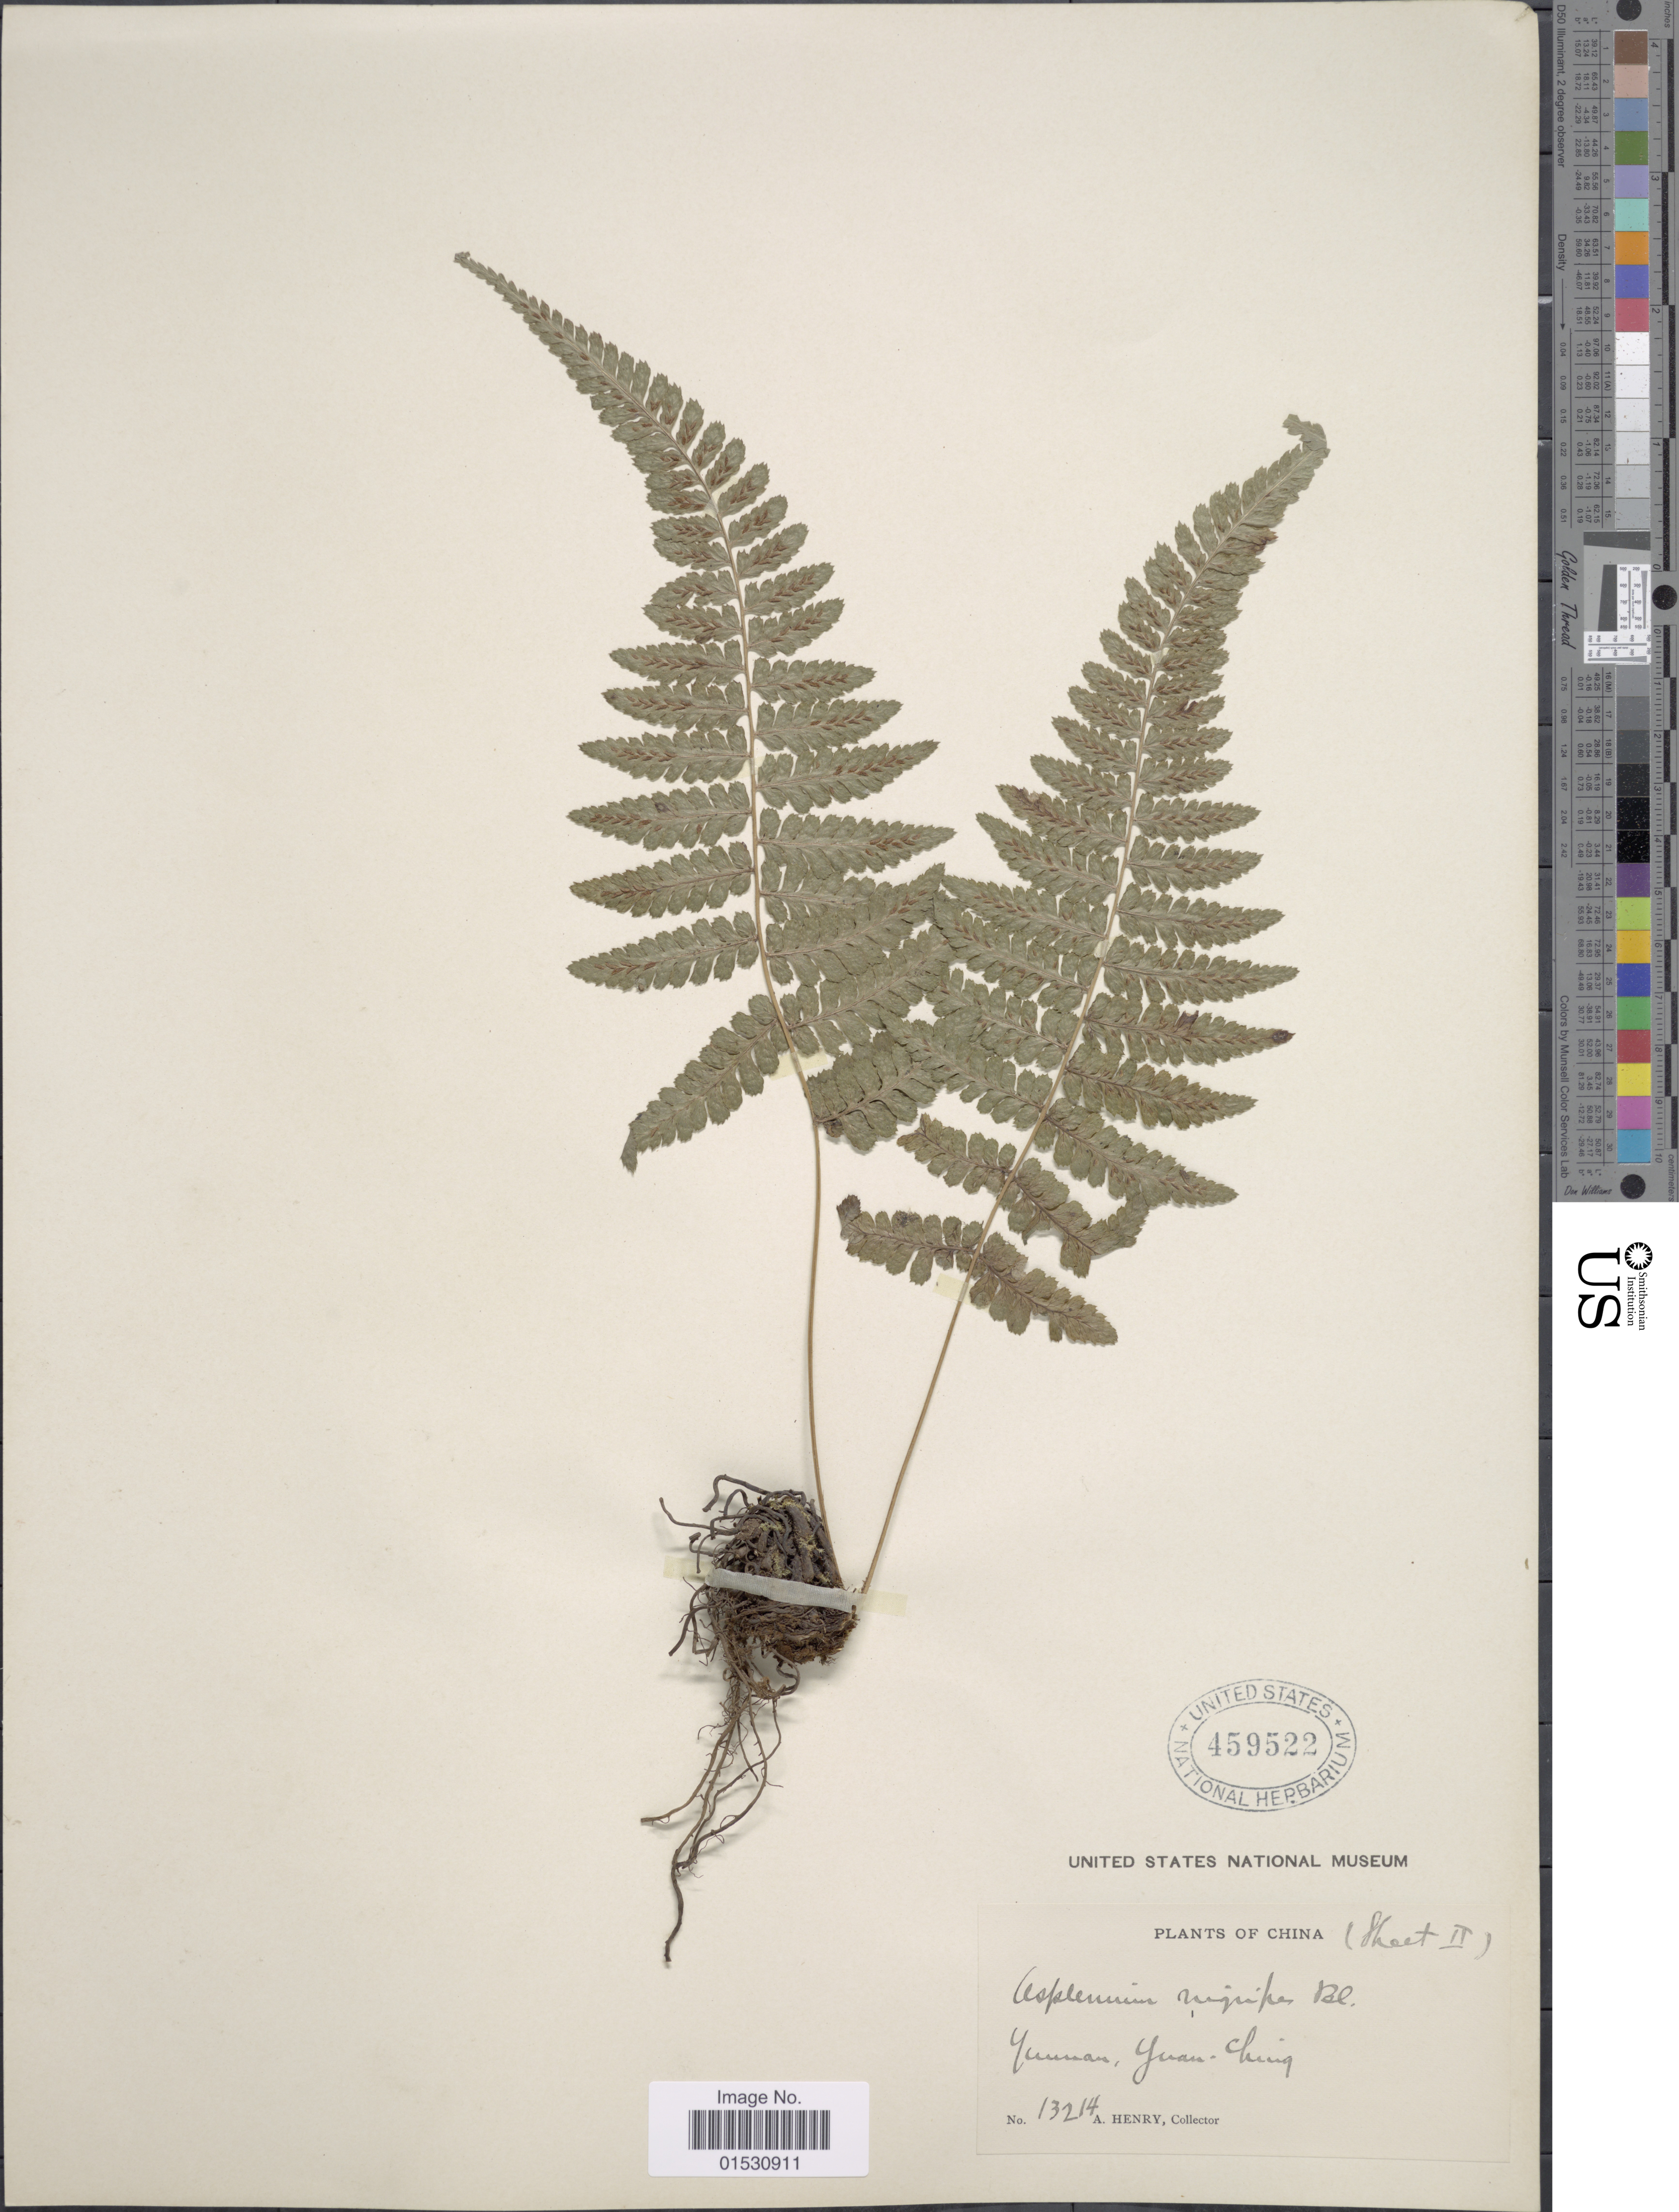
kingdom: Plantae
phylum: Tracheophyta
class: Polypodiopsida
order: Polypodiales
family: Athyriaceae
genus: Athyrium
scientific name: Athyrium nigripes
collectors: A. Henry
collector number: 13214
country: China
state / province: Yunnan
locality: Yuan-ching.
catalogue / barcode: US 459522